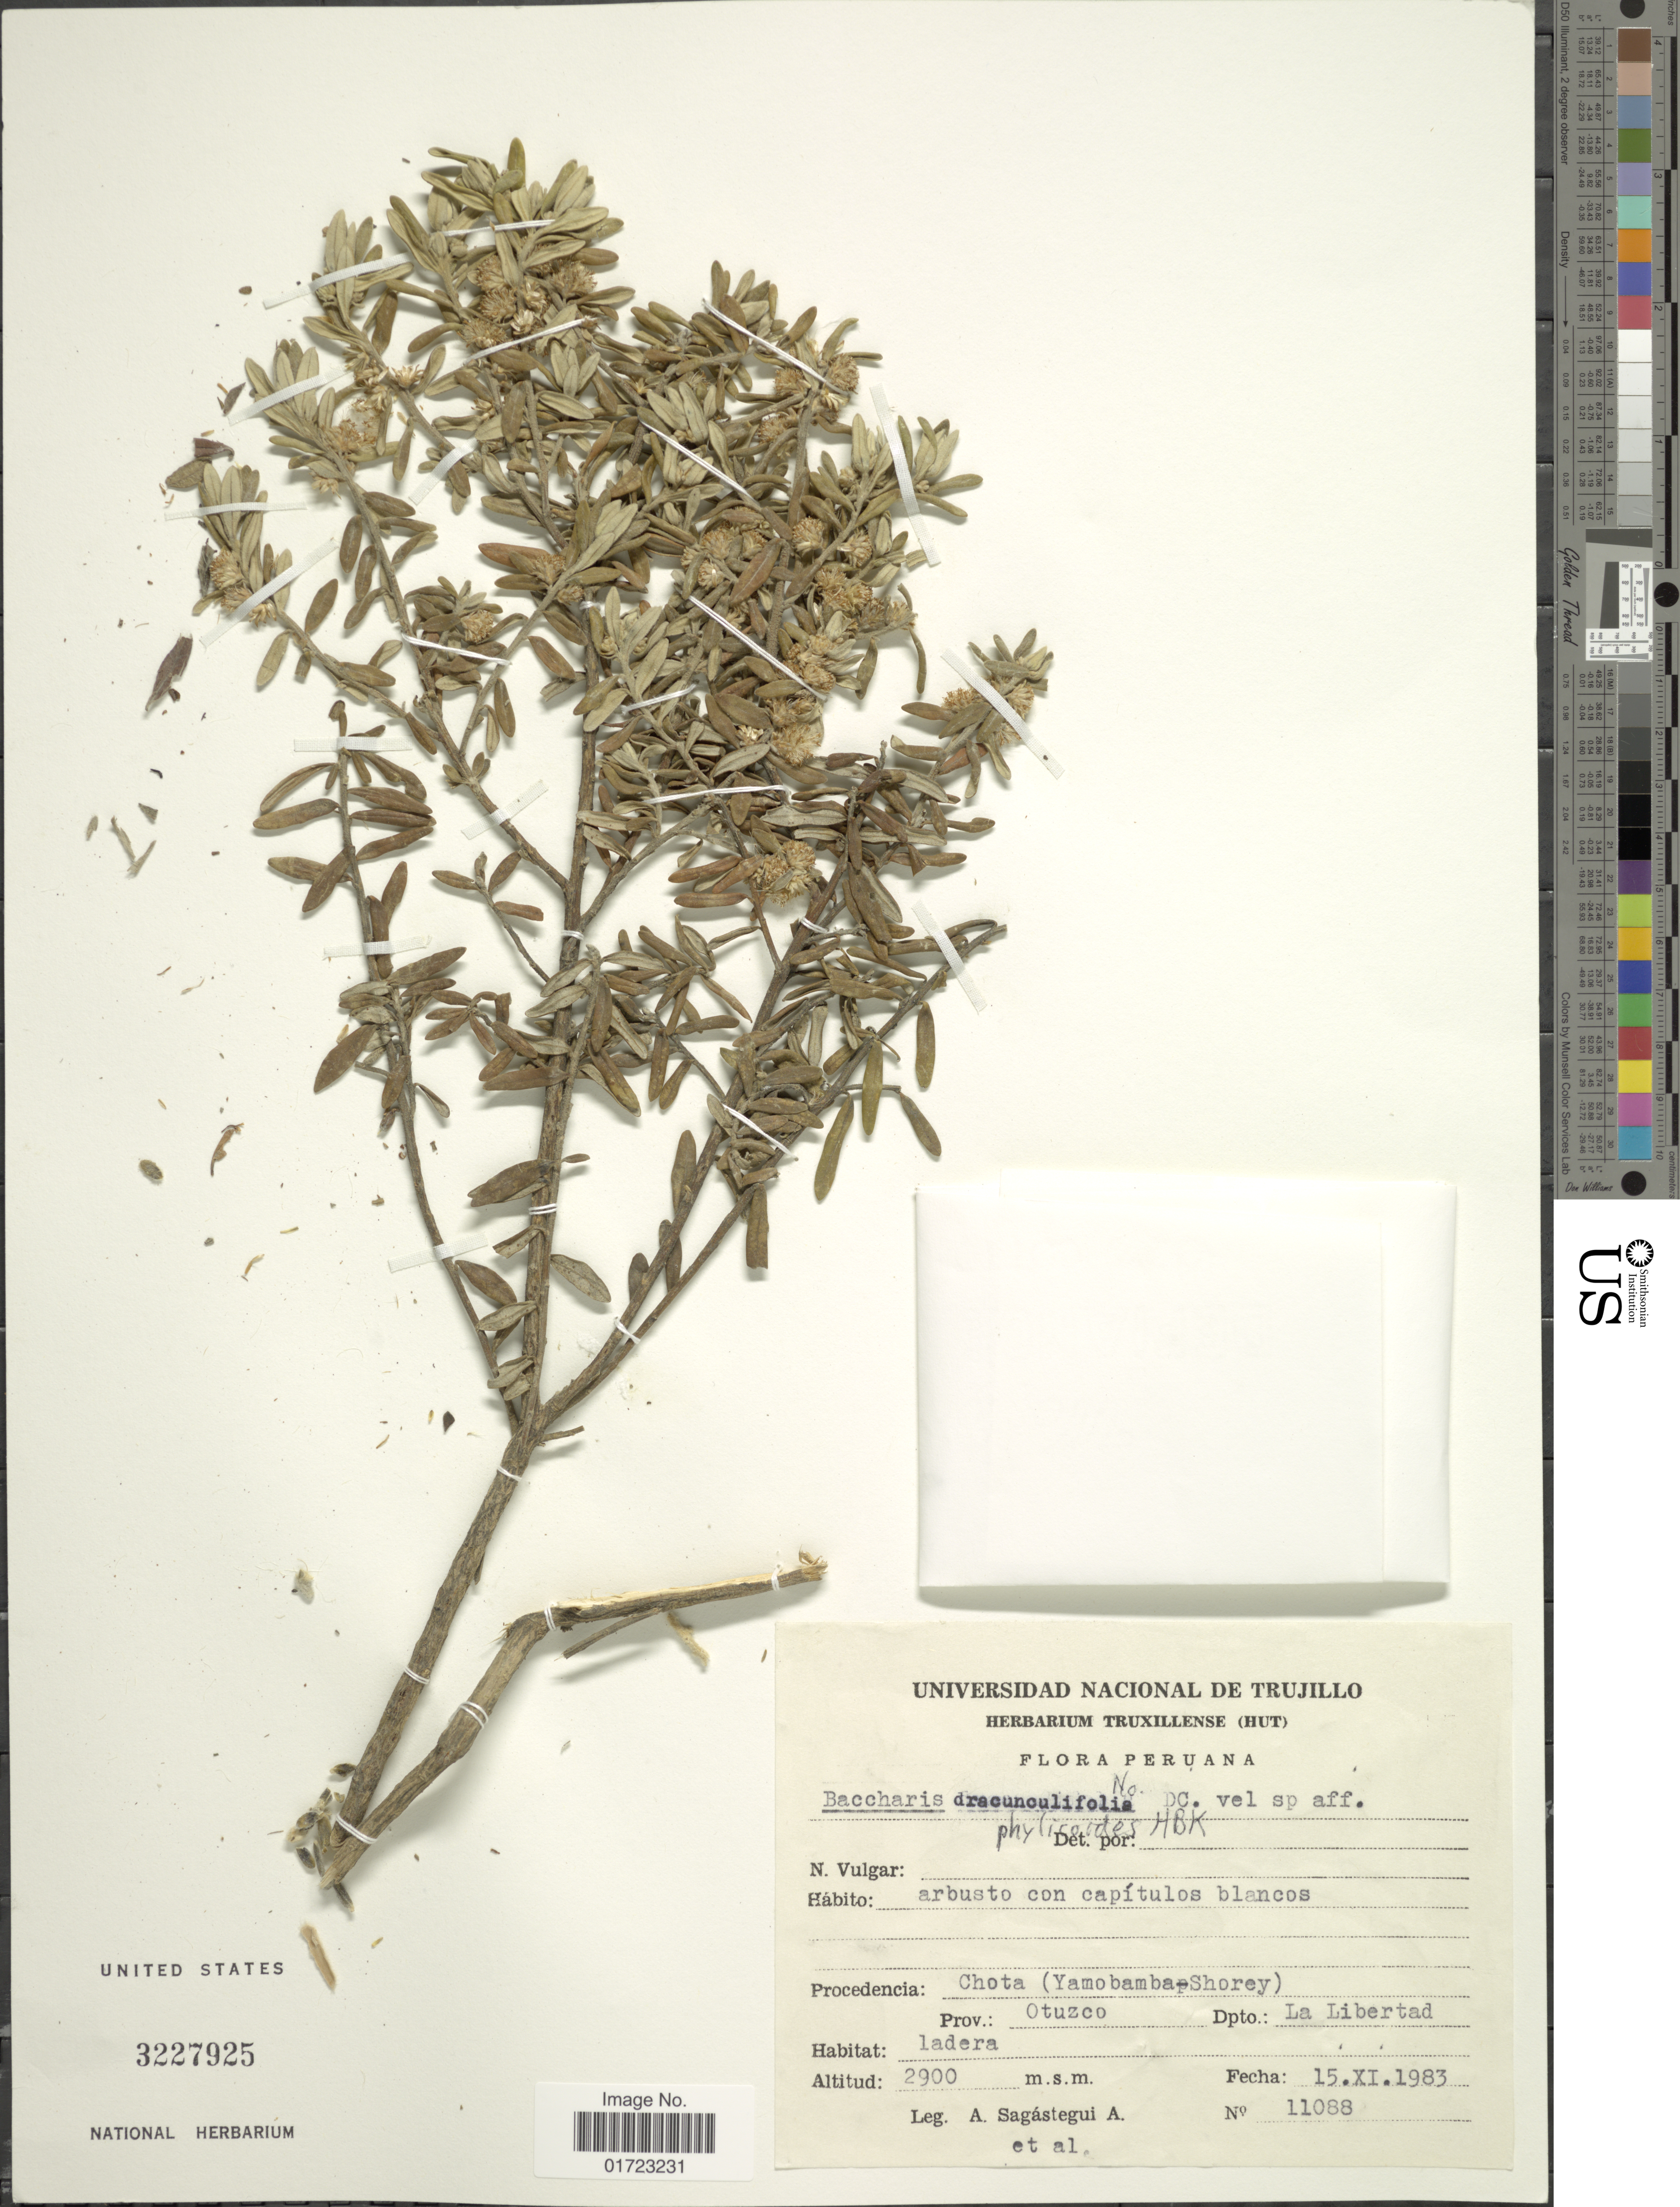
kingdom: Plantae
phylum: Tracheophyta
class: Magnoliopsida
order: Asterales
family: Asteraceae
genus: Baccharis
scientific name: Baccharis phylicoides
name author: Kunth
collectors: A. Sagástegui A. & et al.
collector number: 11088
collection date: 1983-11-15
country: Peru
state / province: La Libertad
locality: Chota (Yamobamba-Shorey), prov.: Otuzco, Dpto.: La LIbertad.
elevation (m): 2900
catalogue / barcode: US 3227925